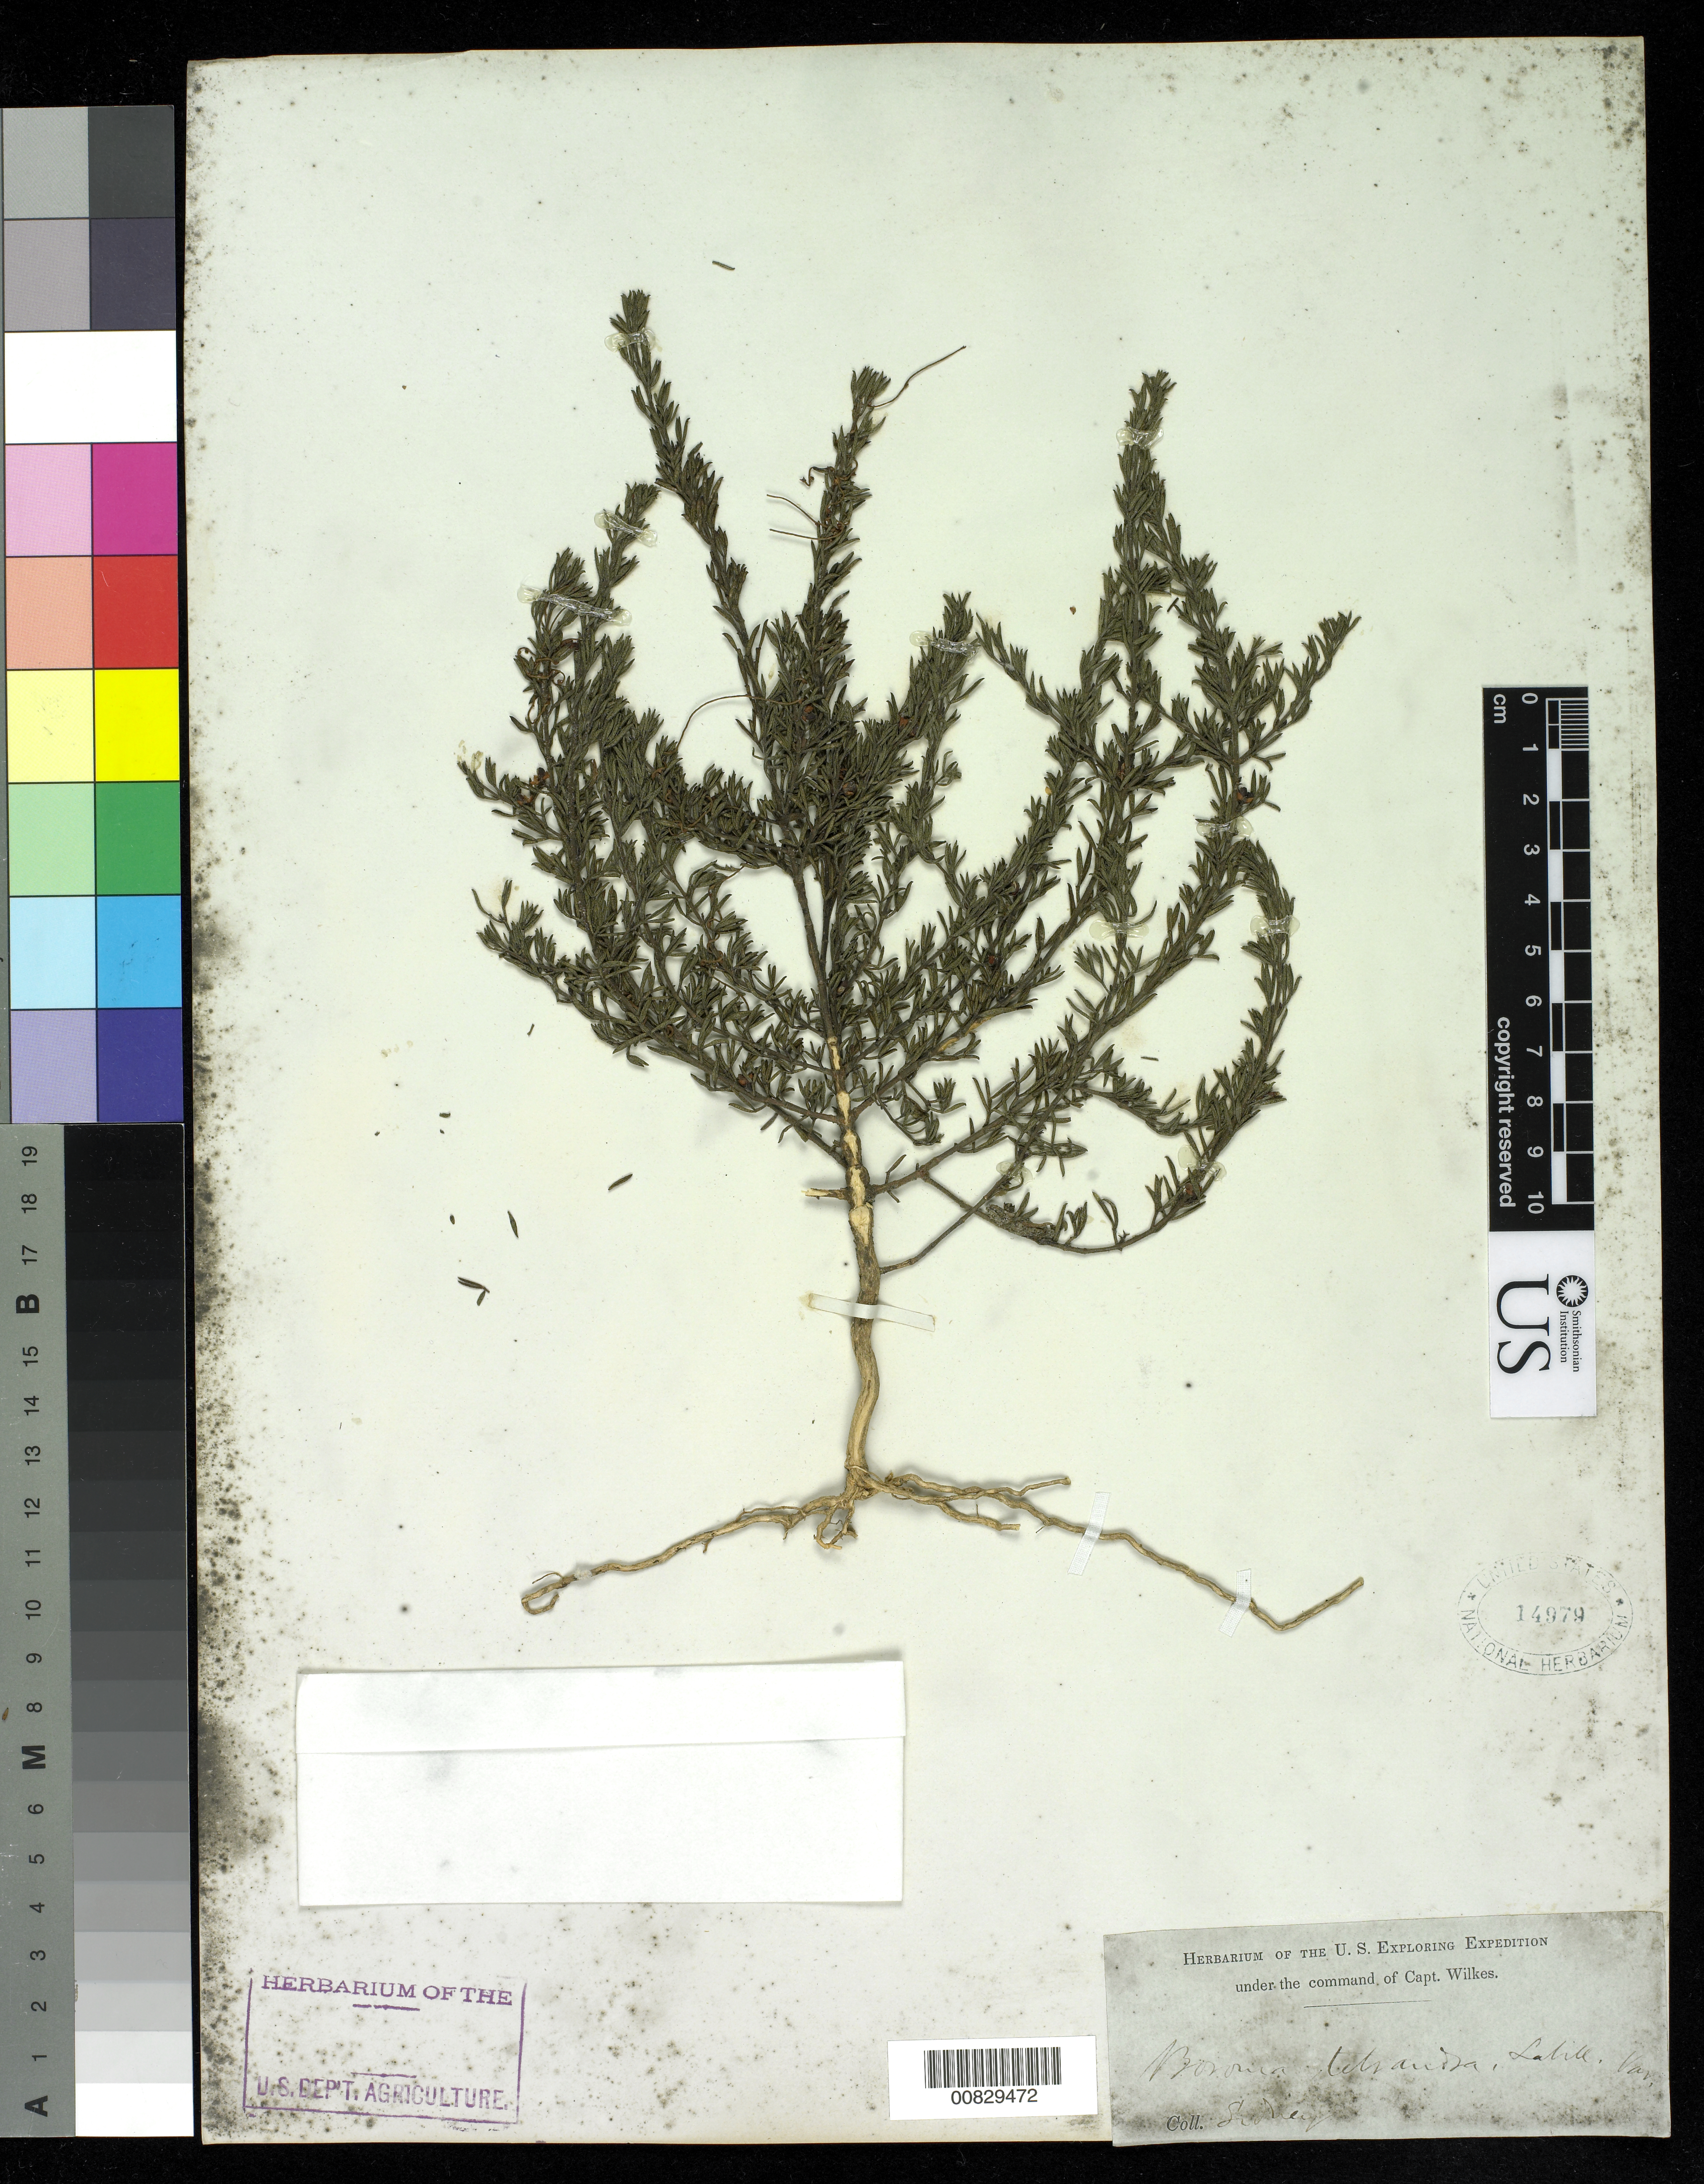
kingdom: Plantae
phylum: Tracheophyta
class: Magnoliopsida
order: Sapindales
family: Rutaceae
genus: Boronia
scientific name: Boronia tetrandra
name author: Labill.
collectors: Wilkes Explor. Exped.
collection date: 1838/1842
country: Australia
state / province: New South Wales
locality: Sydney, NSW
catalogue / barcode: US 14979